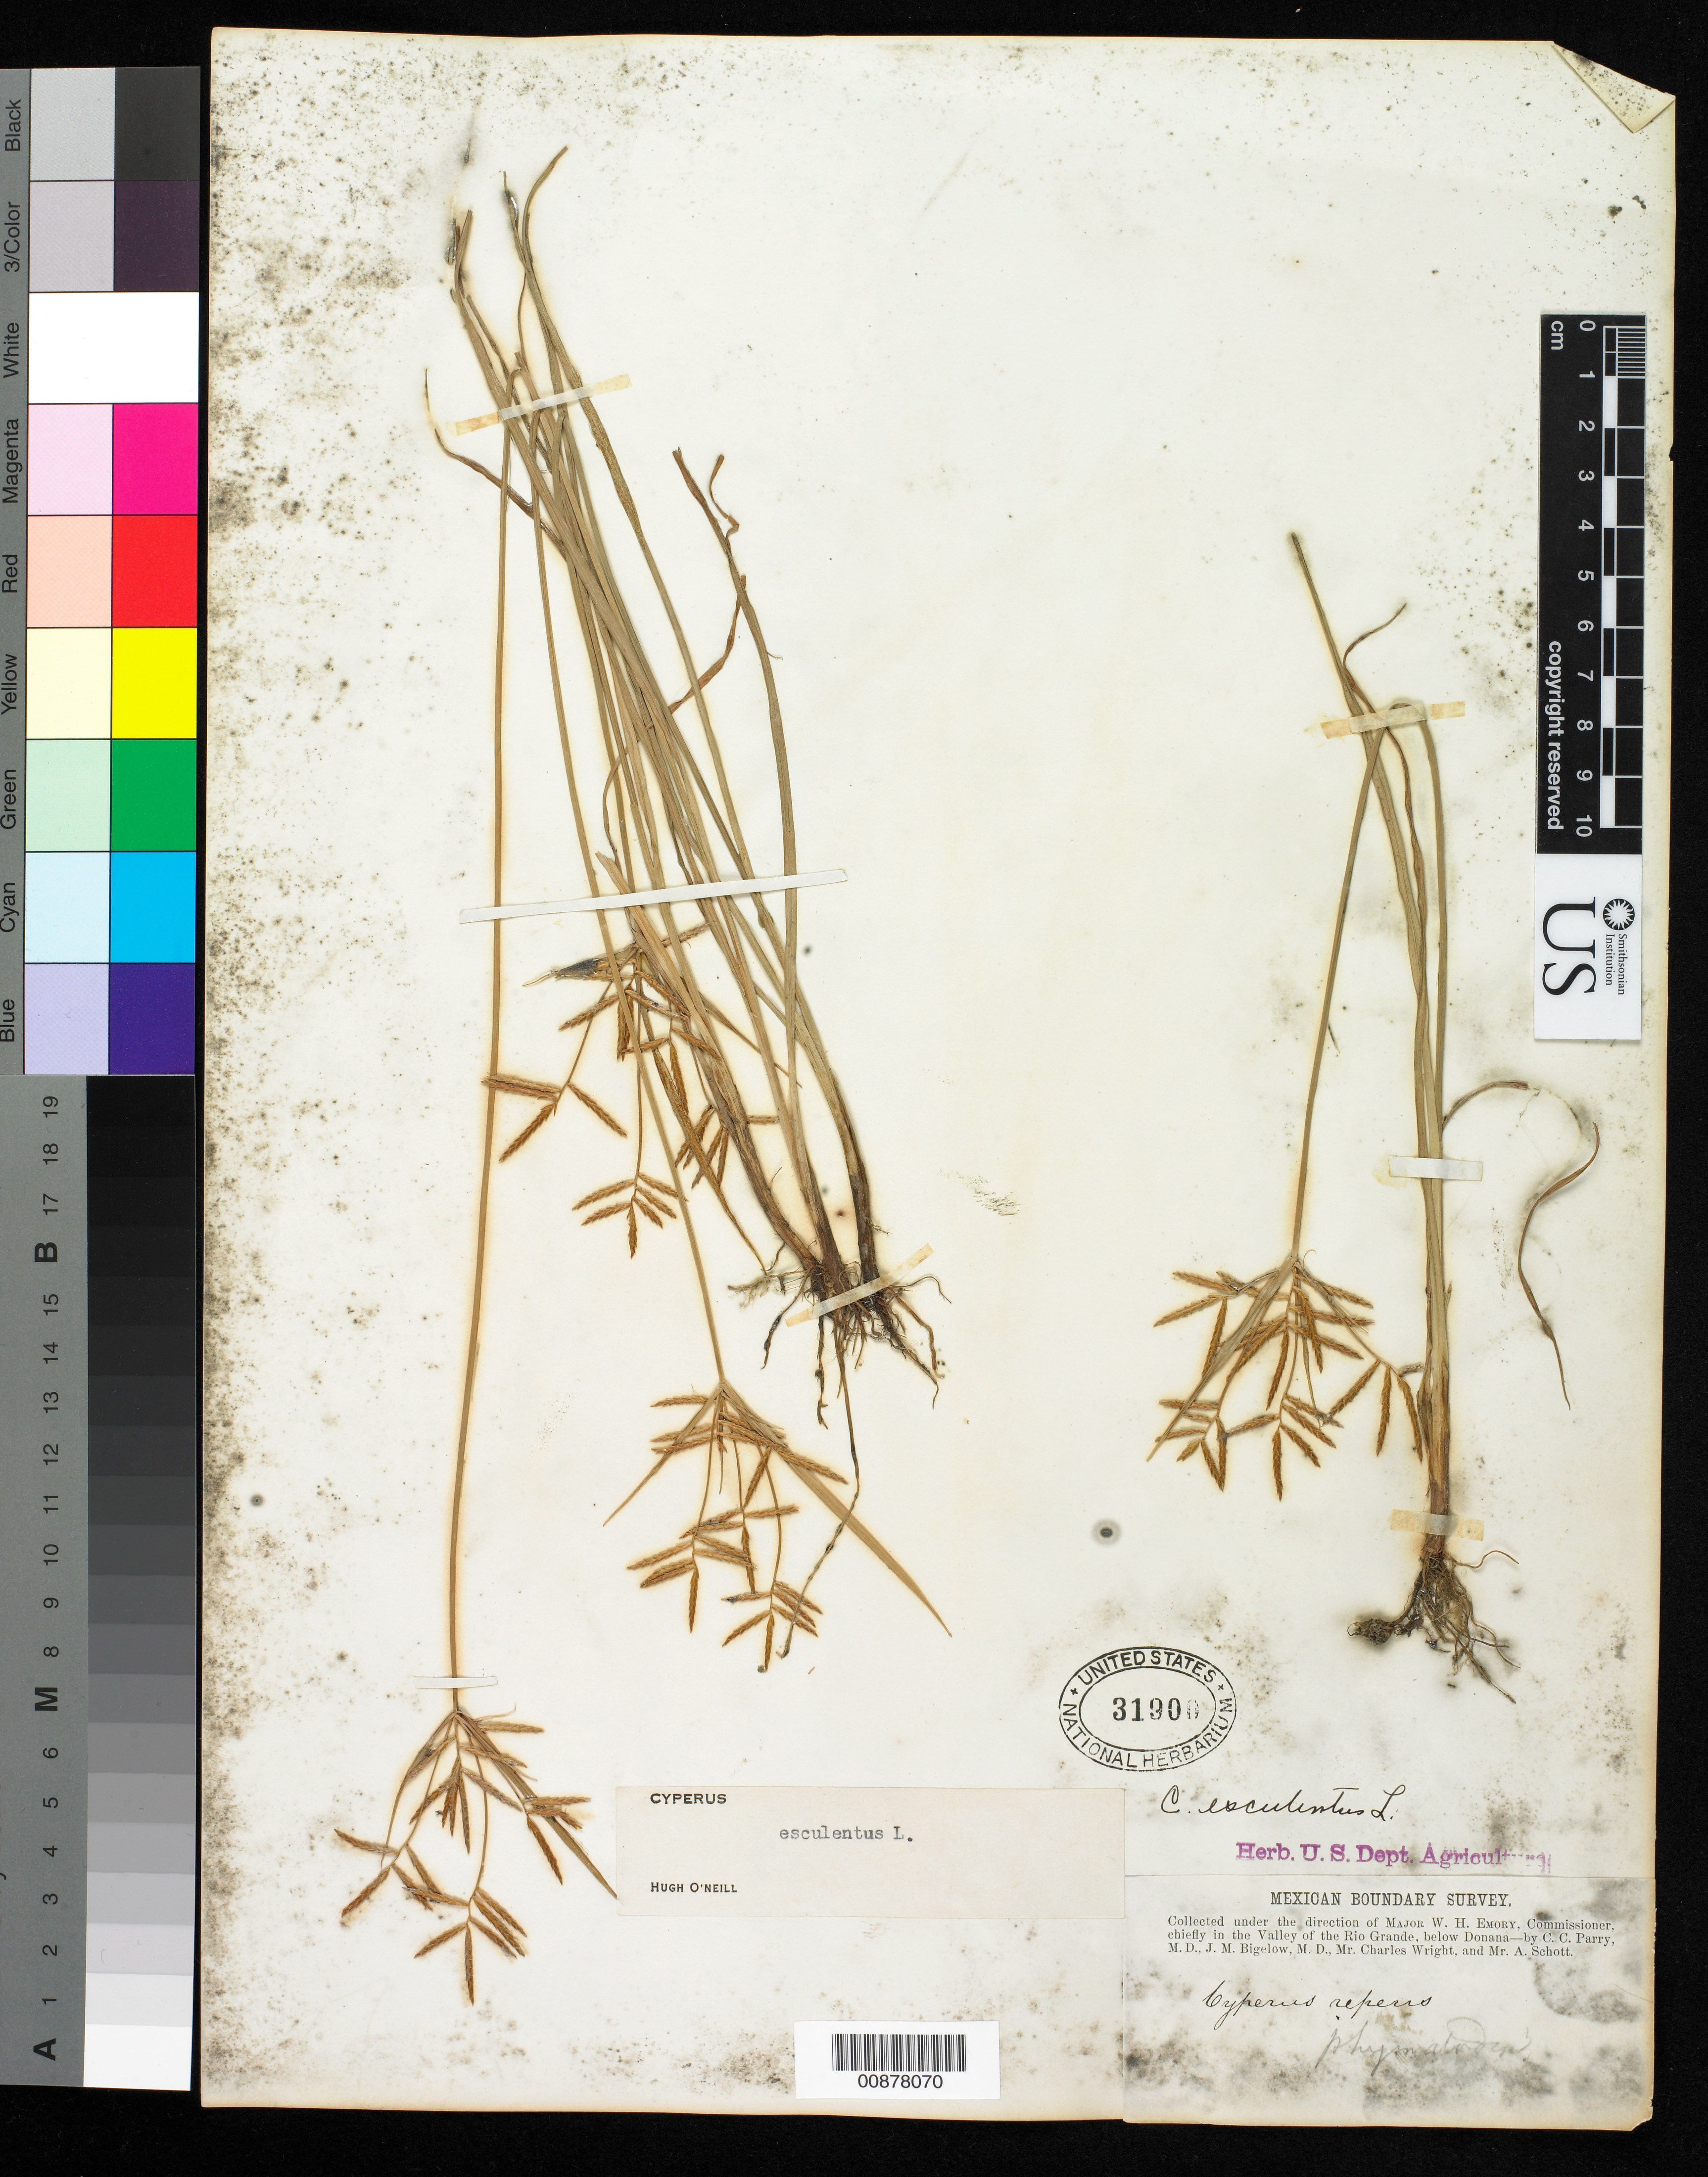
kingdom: Plantae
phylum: Tracheophyta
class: Liliopsida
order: Poales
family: Cyperaceae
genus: Cyperus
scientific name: Cyperus esculentus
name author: L.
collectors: C. C. Parry, J. M. Bigelow, C. Wright & A. C. V. Schott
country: United States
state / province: New Mexico / Texas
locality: Valley of the Rio Grande, below Doñana.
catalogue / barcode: US 31900